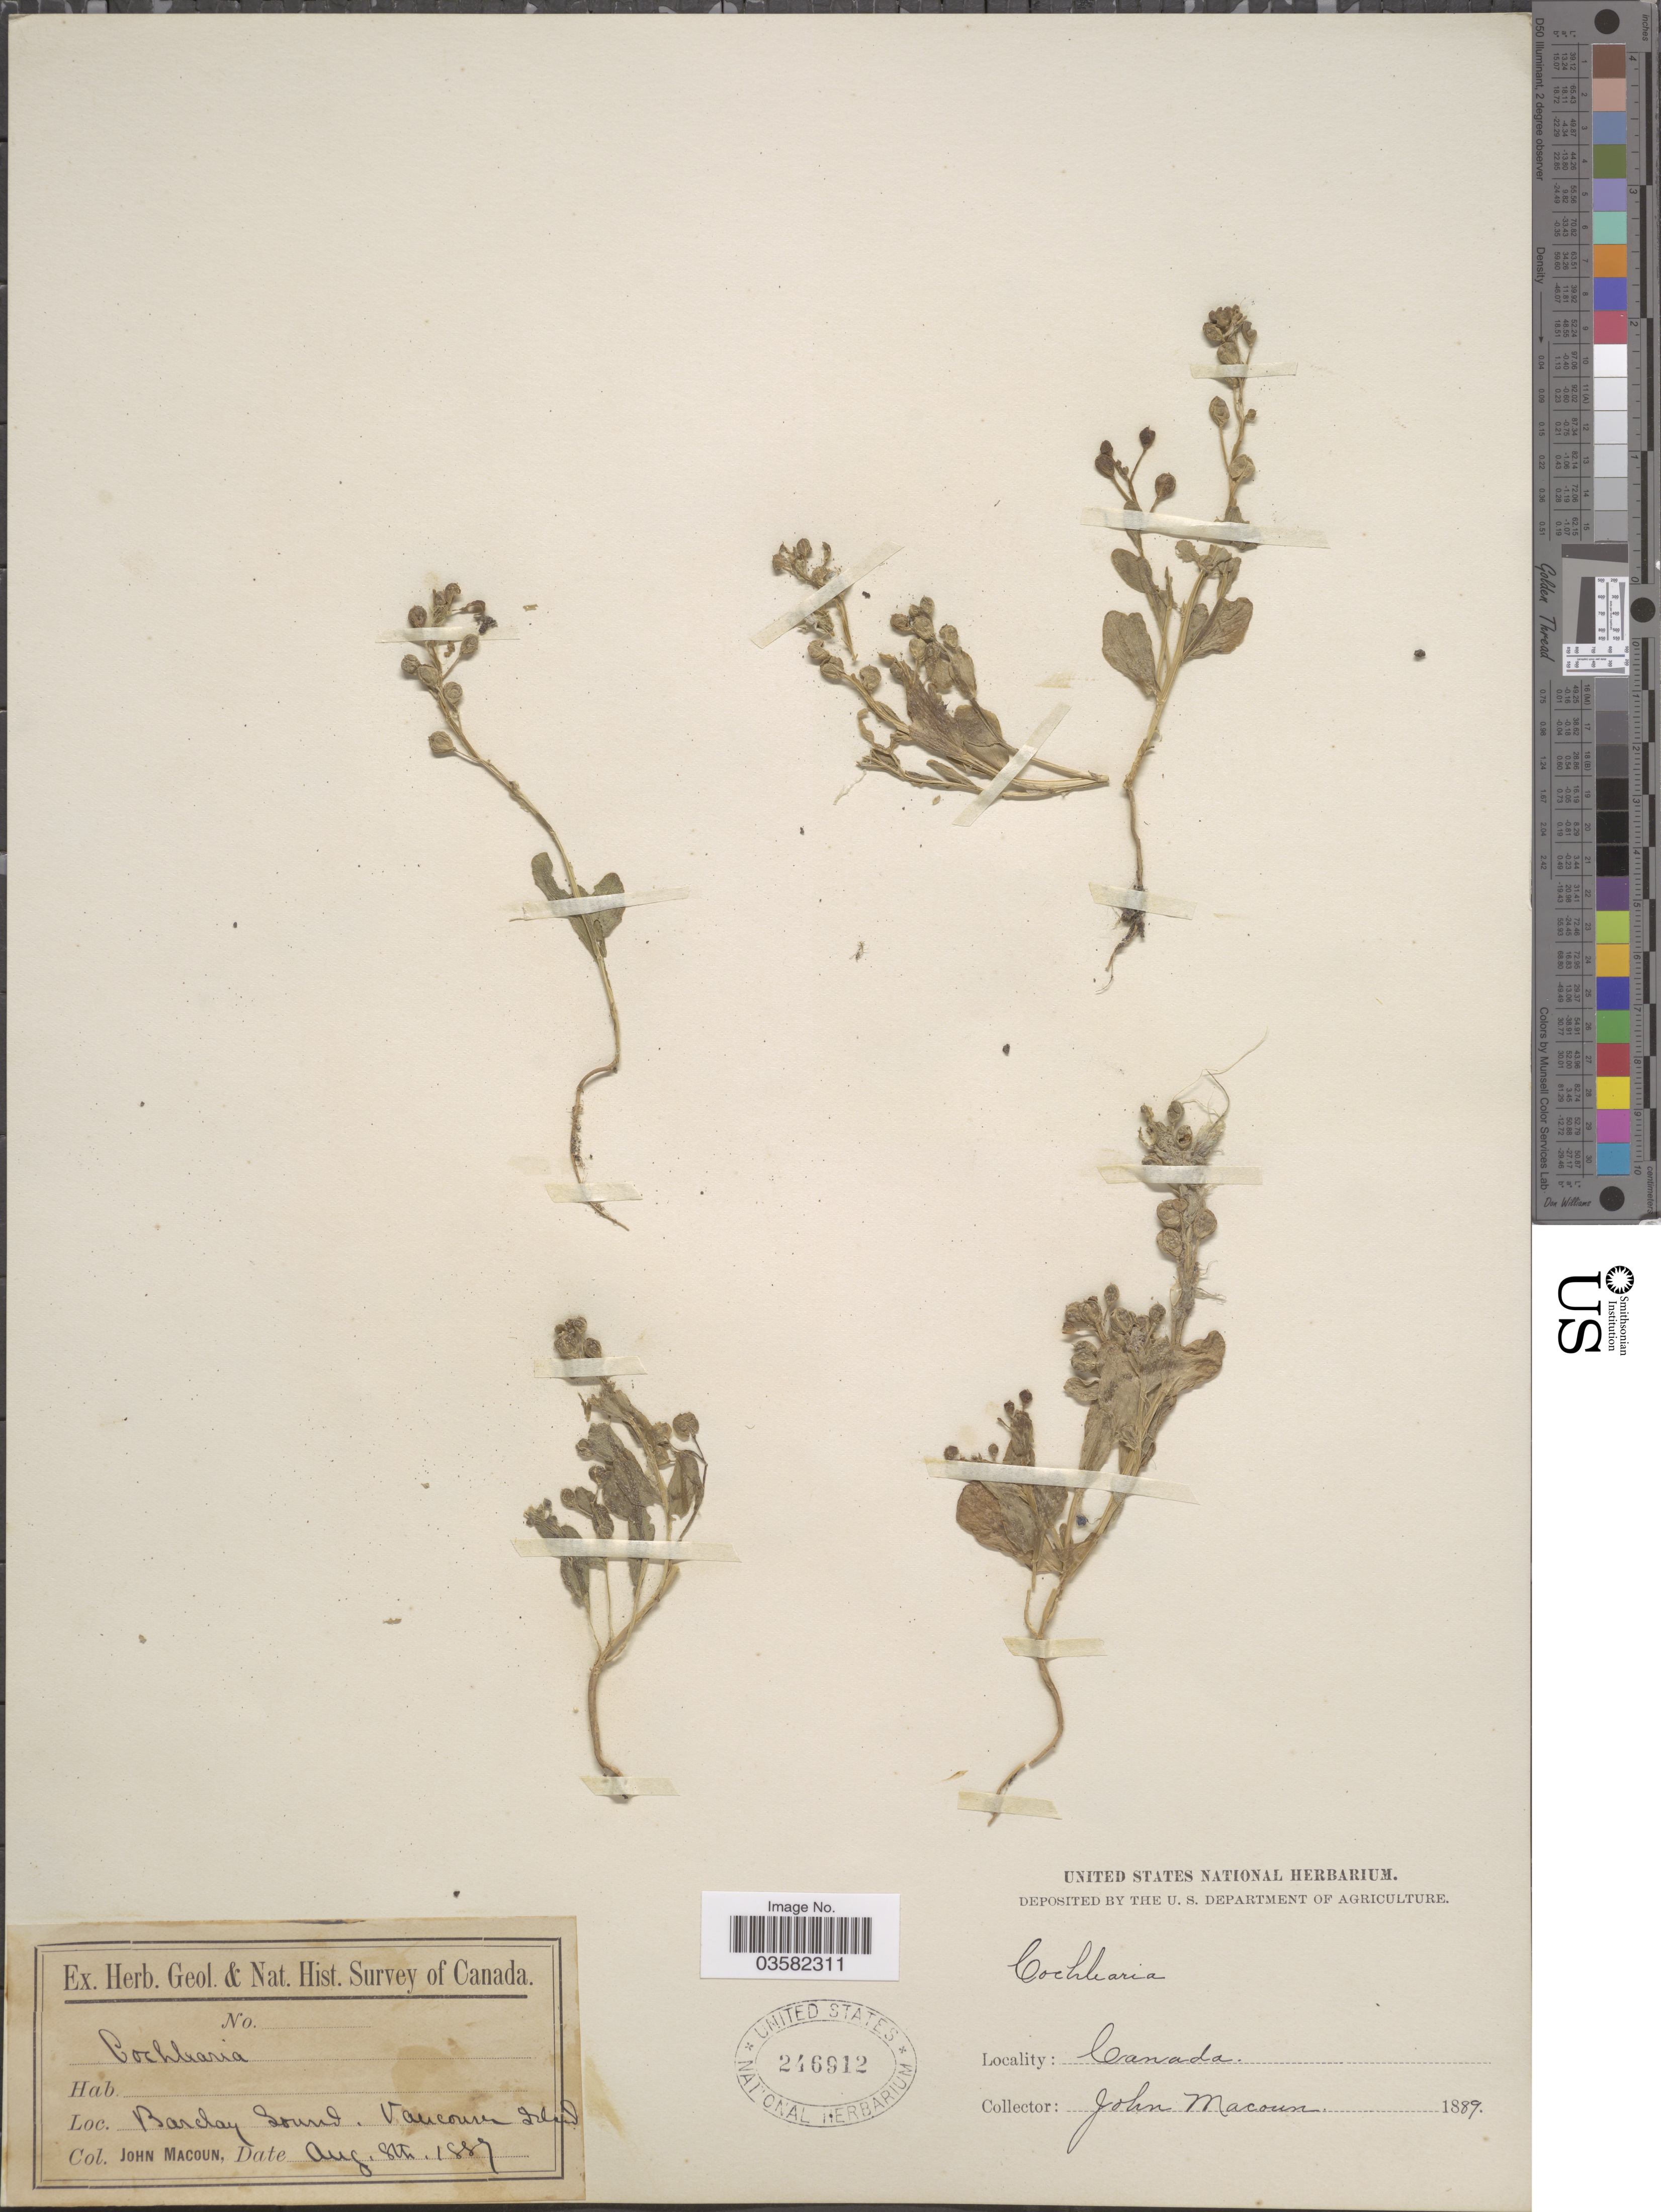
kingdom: Plantae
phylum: Tracheophyta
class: Magnoliopsida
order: Brassicales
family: Brassicaceae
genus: Cochlearia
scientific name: Cochlearia officinalis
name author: L.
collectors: J. Macoun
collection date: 1889-08-08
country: Canada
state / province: British Columbia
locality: Barclay Sound. Vancouver Island.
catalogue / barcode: US 246912